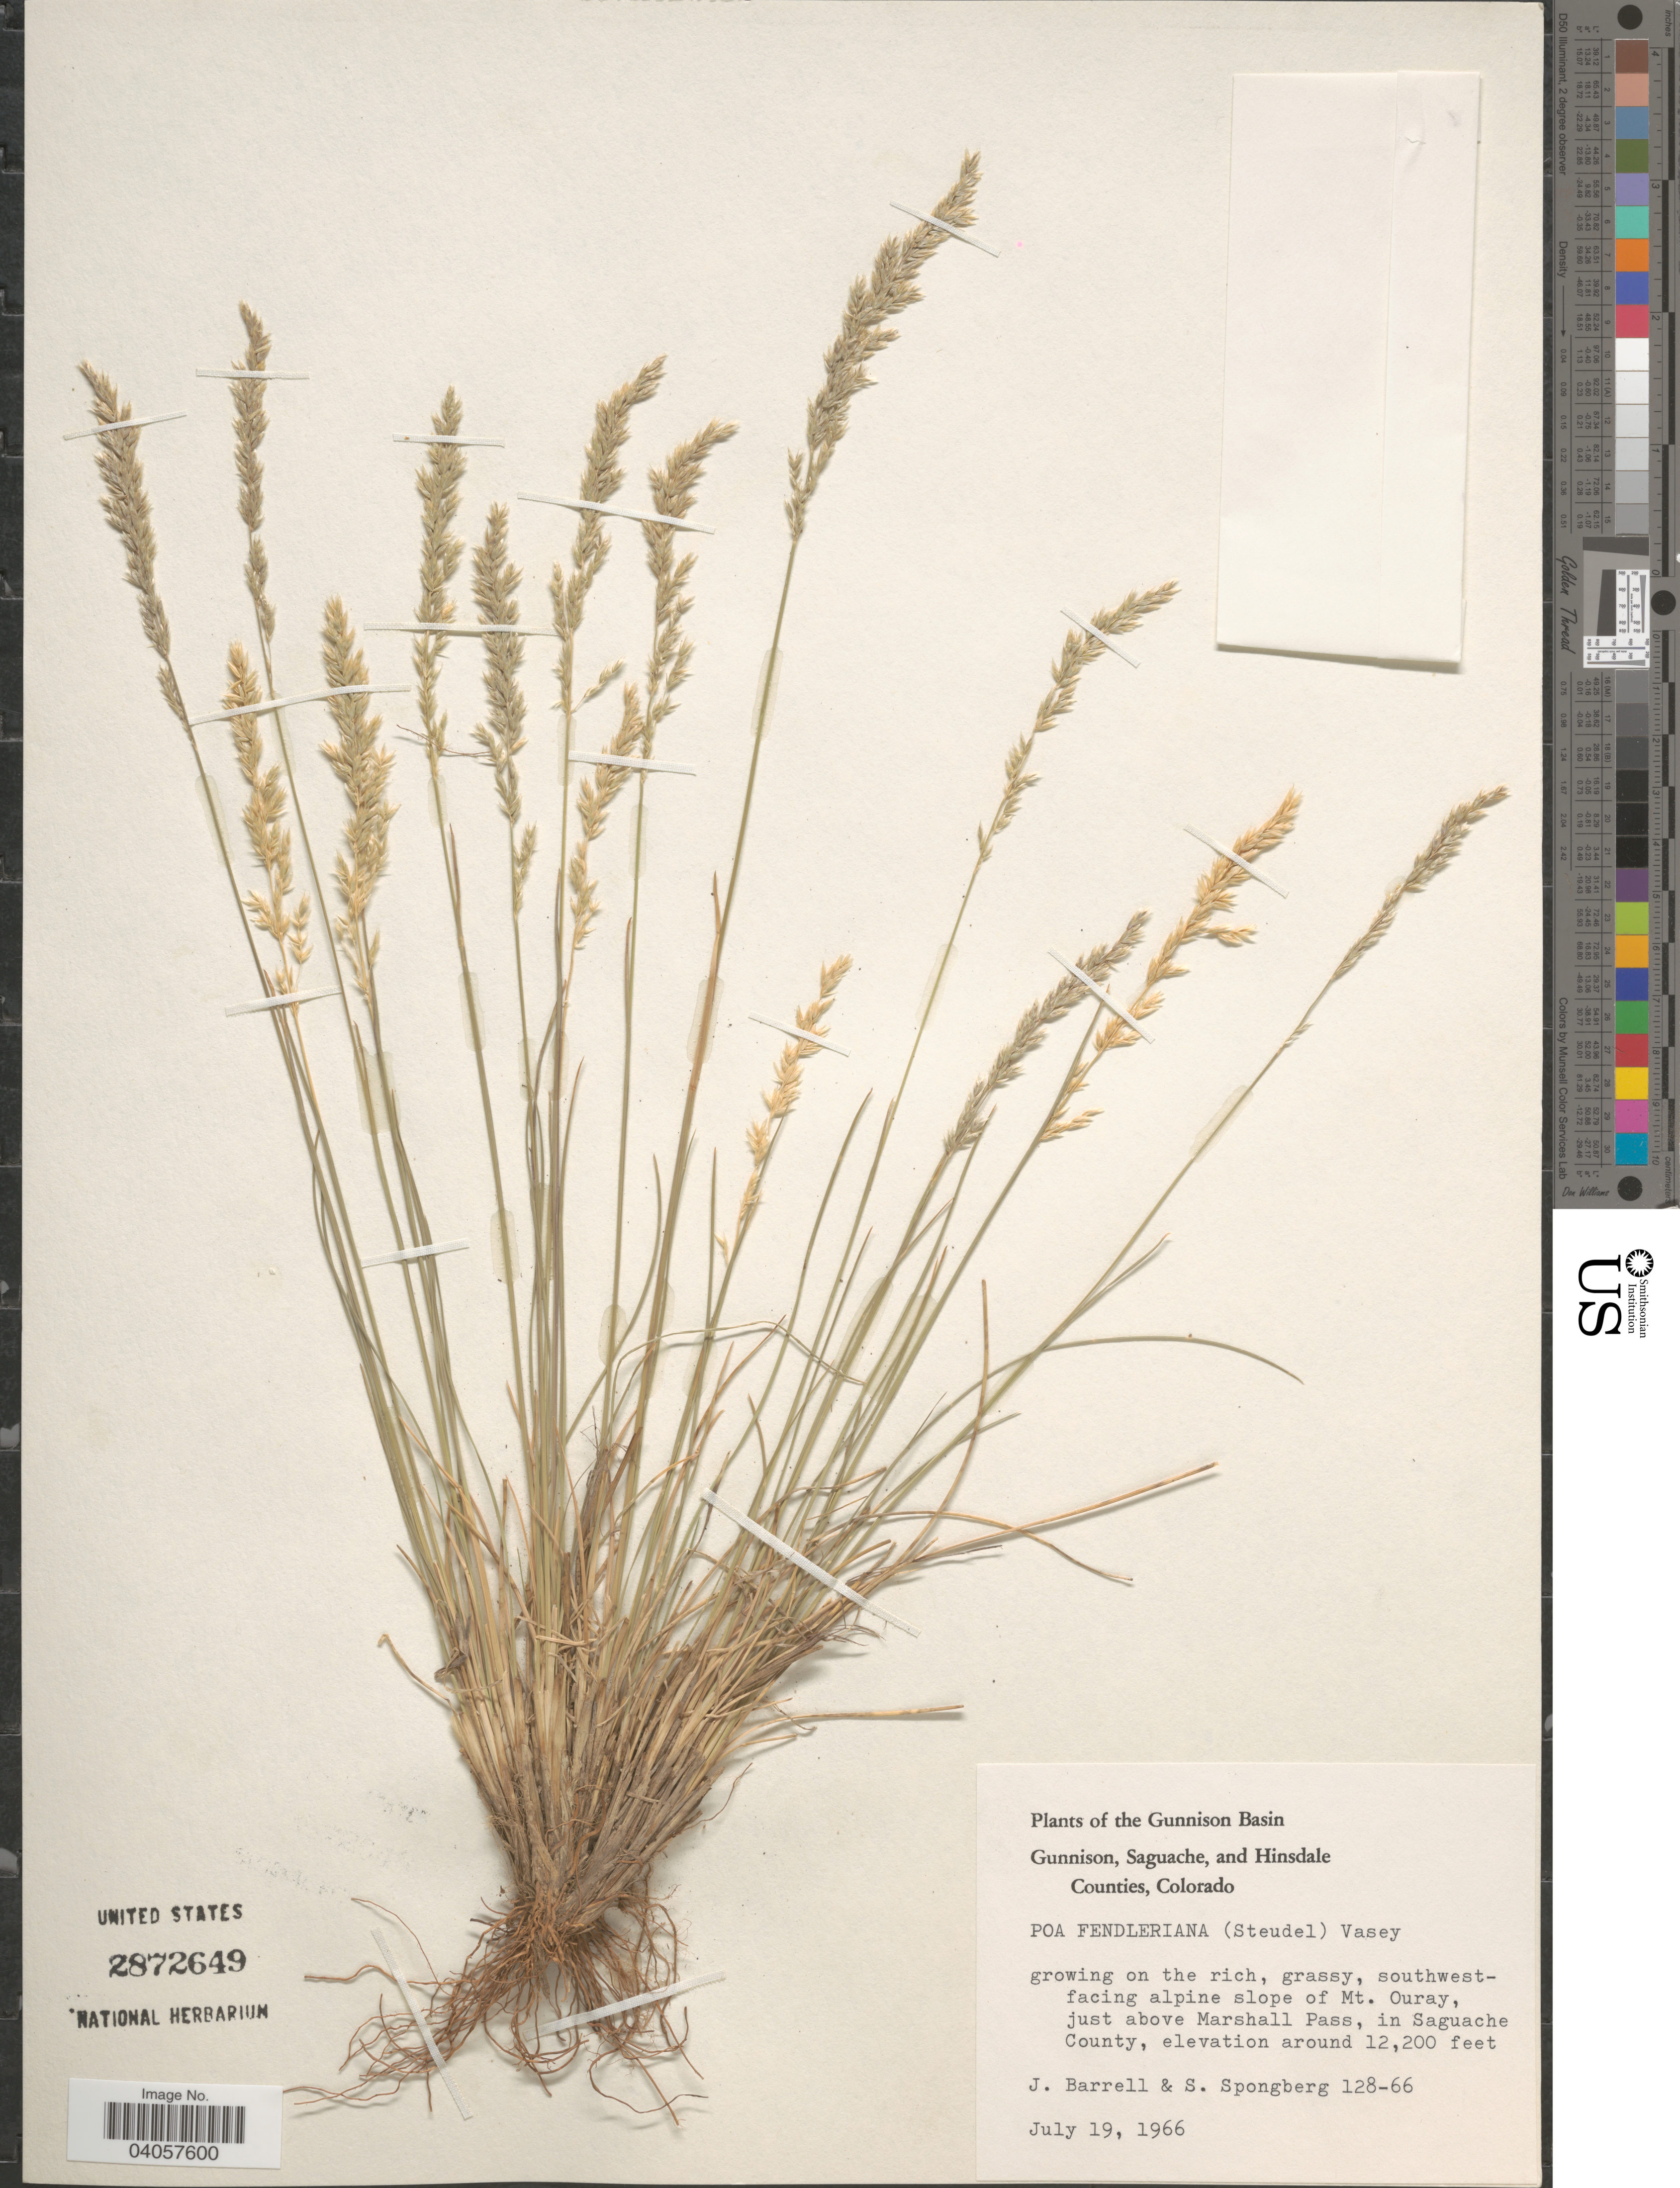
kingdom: Plantae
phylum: Tracheophyta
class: Liliopsida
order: Poales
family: Poaceae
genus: Poa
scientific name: Poa fendleriana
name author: (Steud.) Vasey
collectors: J. Barrell & S. A.Spongberg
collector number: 128-66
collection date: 1966-07-19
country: United States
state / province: Colorado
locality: Gunnison Basin. On the rich, grassy, southwest-facing alpine slope of Mt. Ouray, just above Marshall Pass, in Saguache County.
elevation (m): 3719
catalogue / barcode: US 2872649